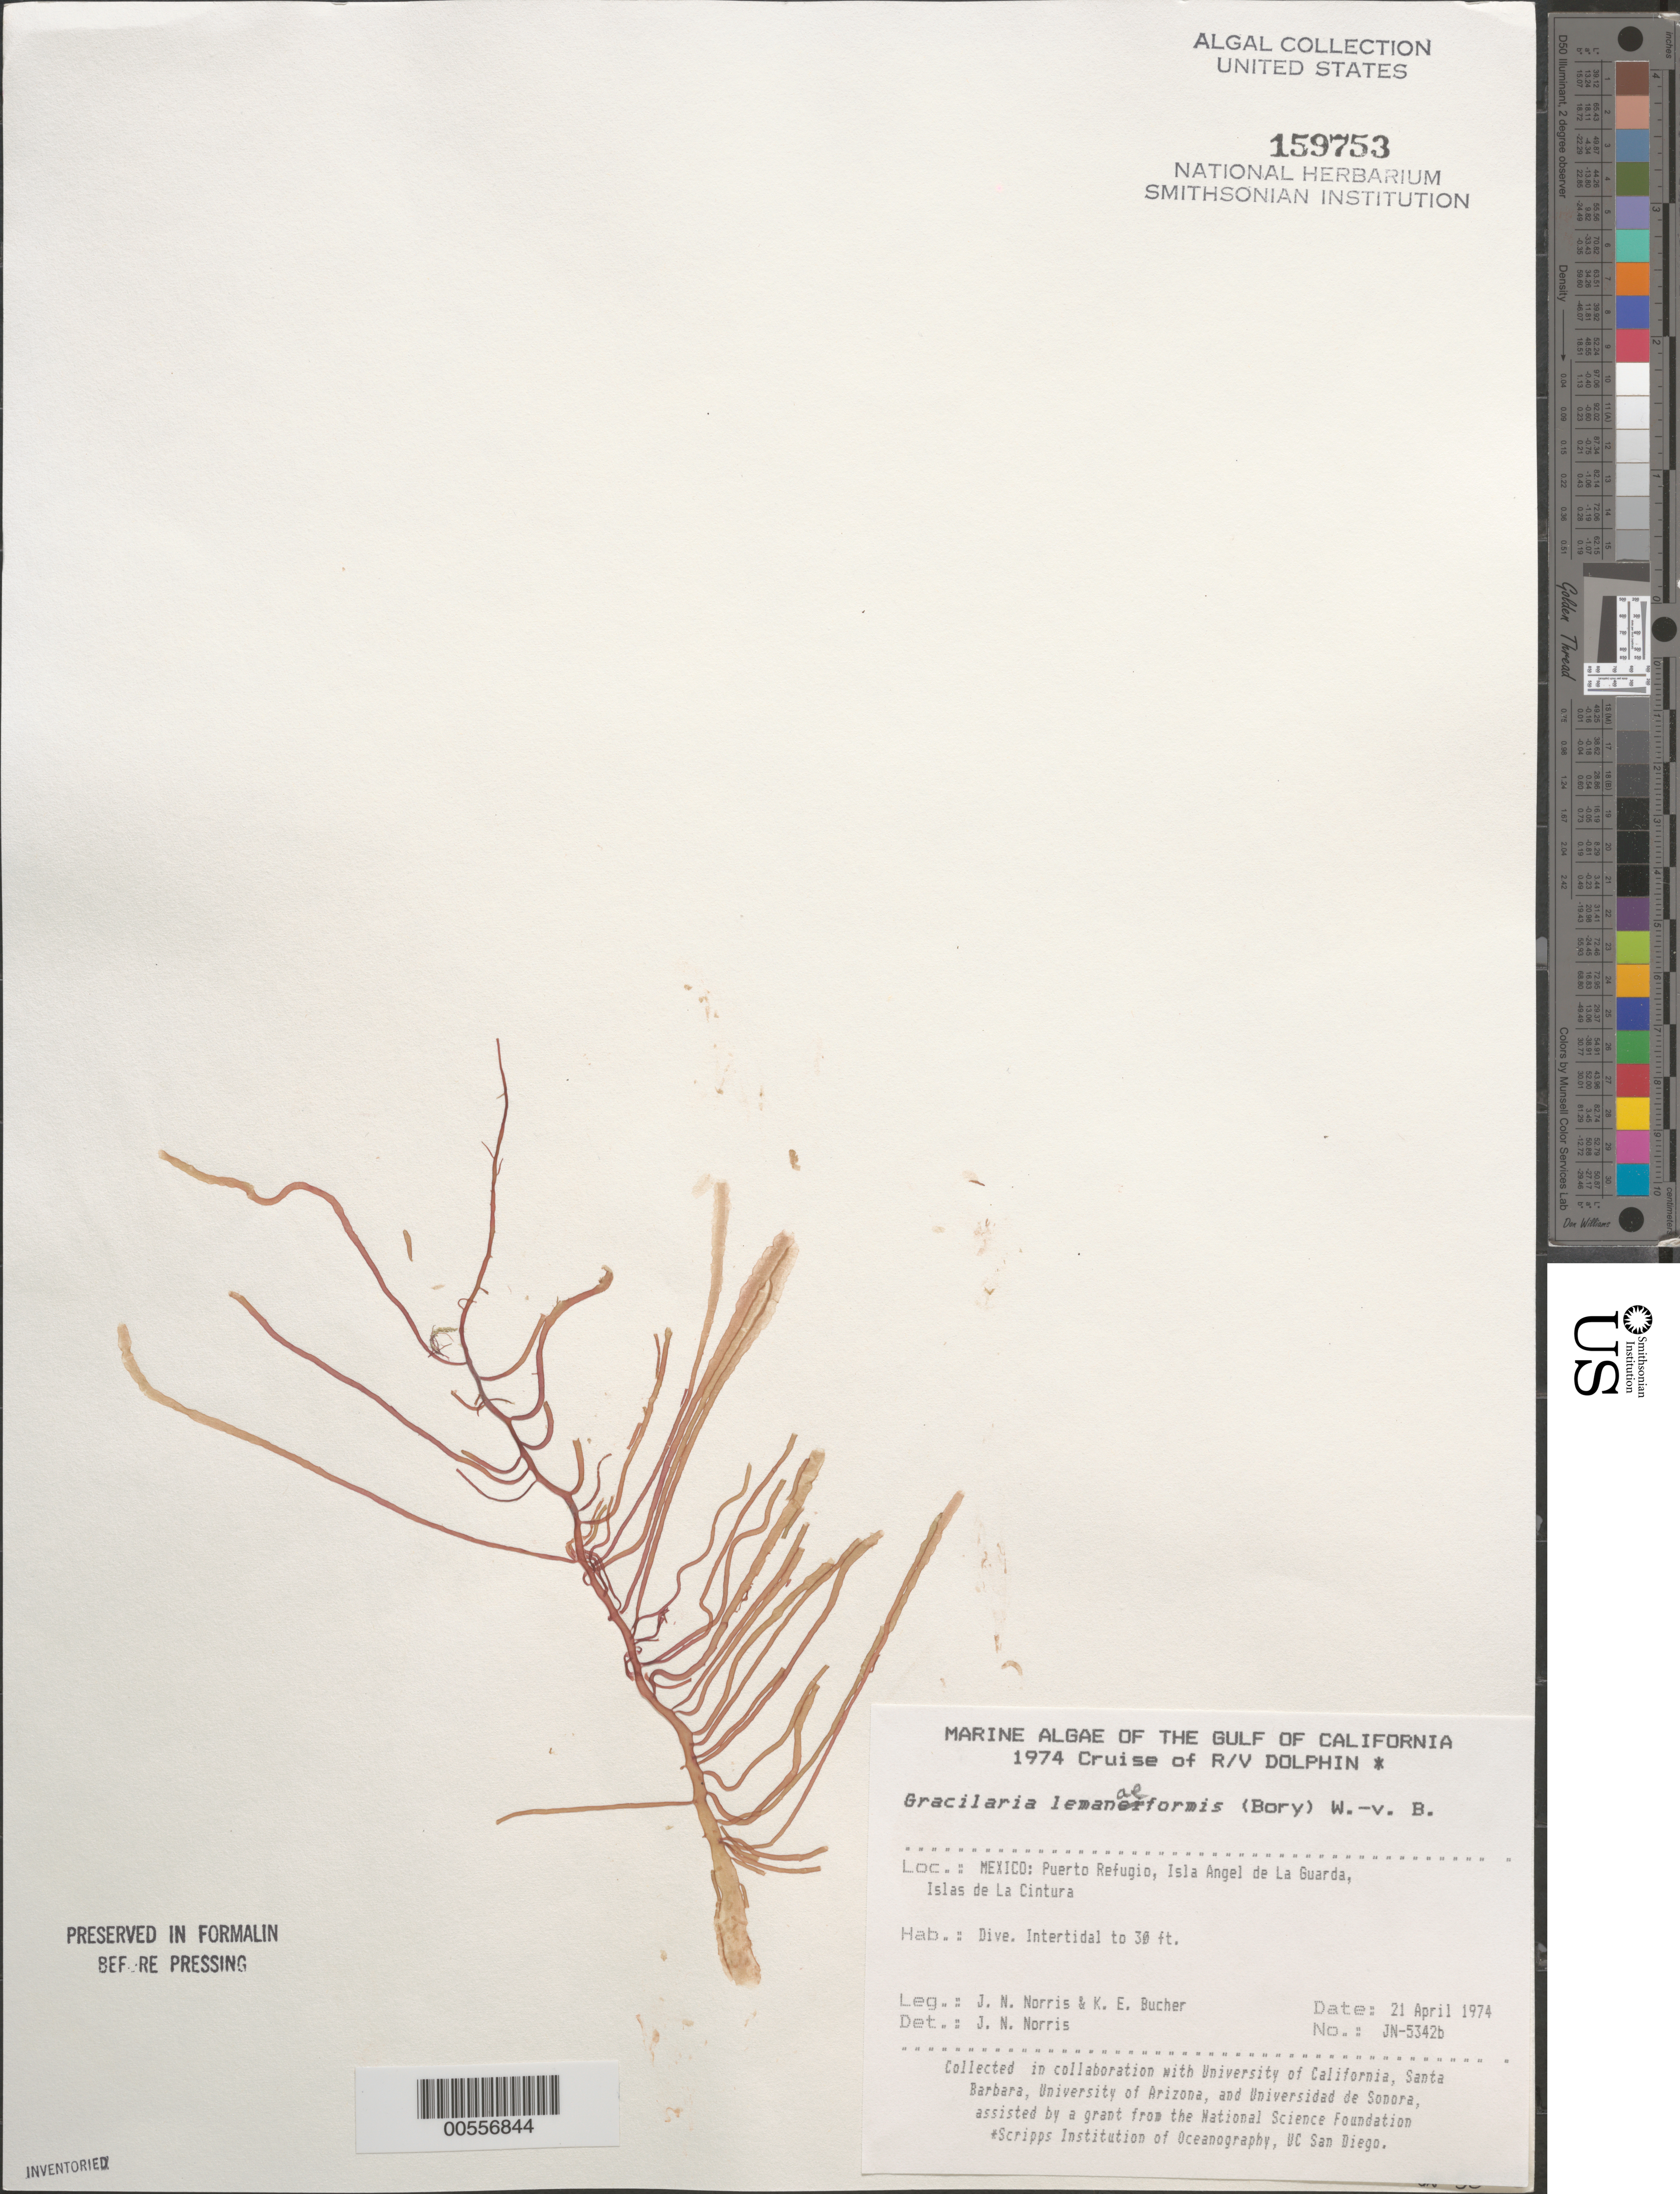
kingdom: Plantae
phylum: Rhodophyta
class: Florideophyceae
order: Gracilariales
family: Gracilariaceae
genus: Gracilariopsis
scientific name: Gracilariopsis lemaneiformis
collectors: J. N. Norris & K. E. Bucher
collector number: JN-5342b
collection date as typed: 21 Apr 1974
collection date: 1974-04-21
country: Mexico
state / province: Baja California Norte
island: Isla Angel de la Guarda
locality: Puerto Refugio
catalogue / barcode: US 159753